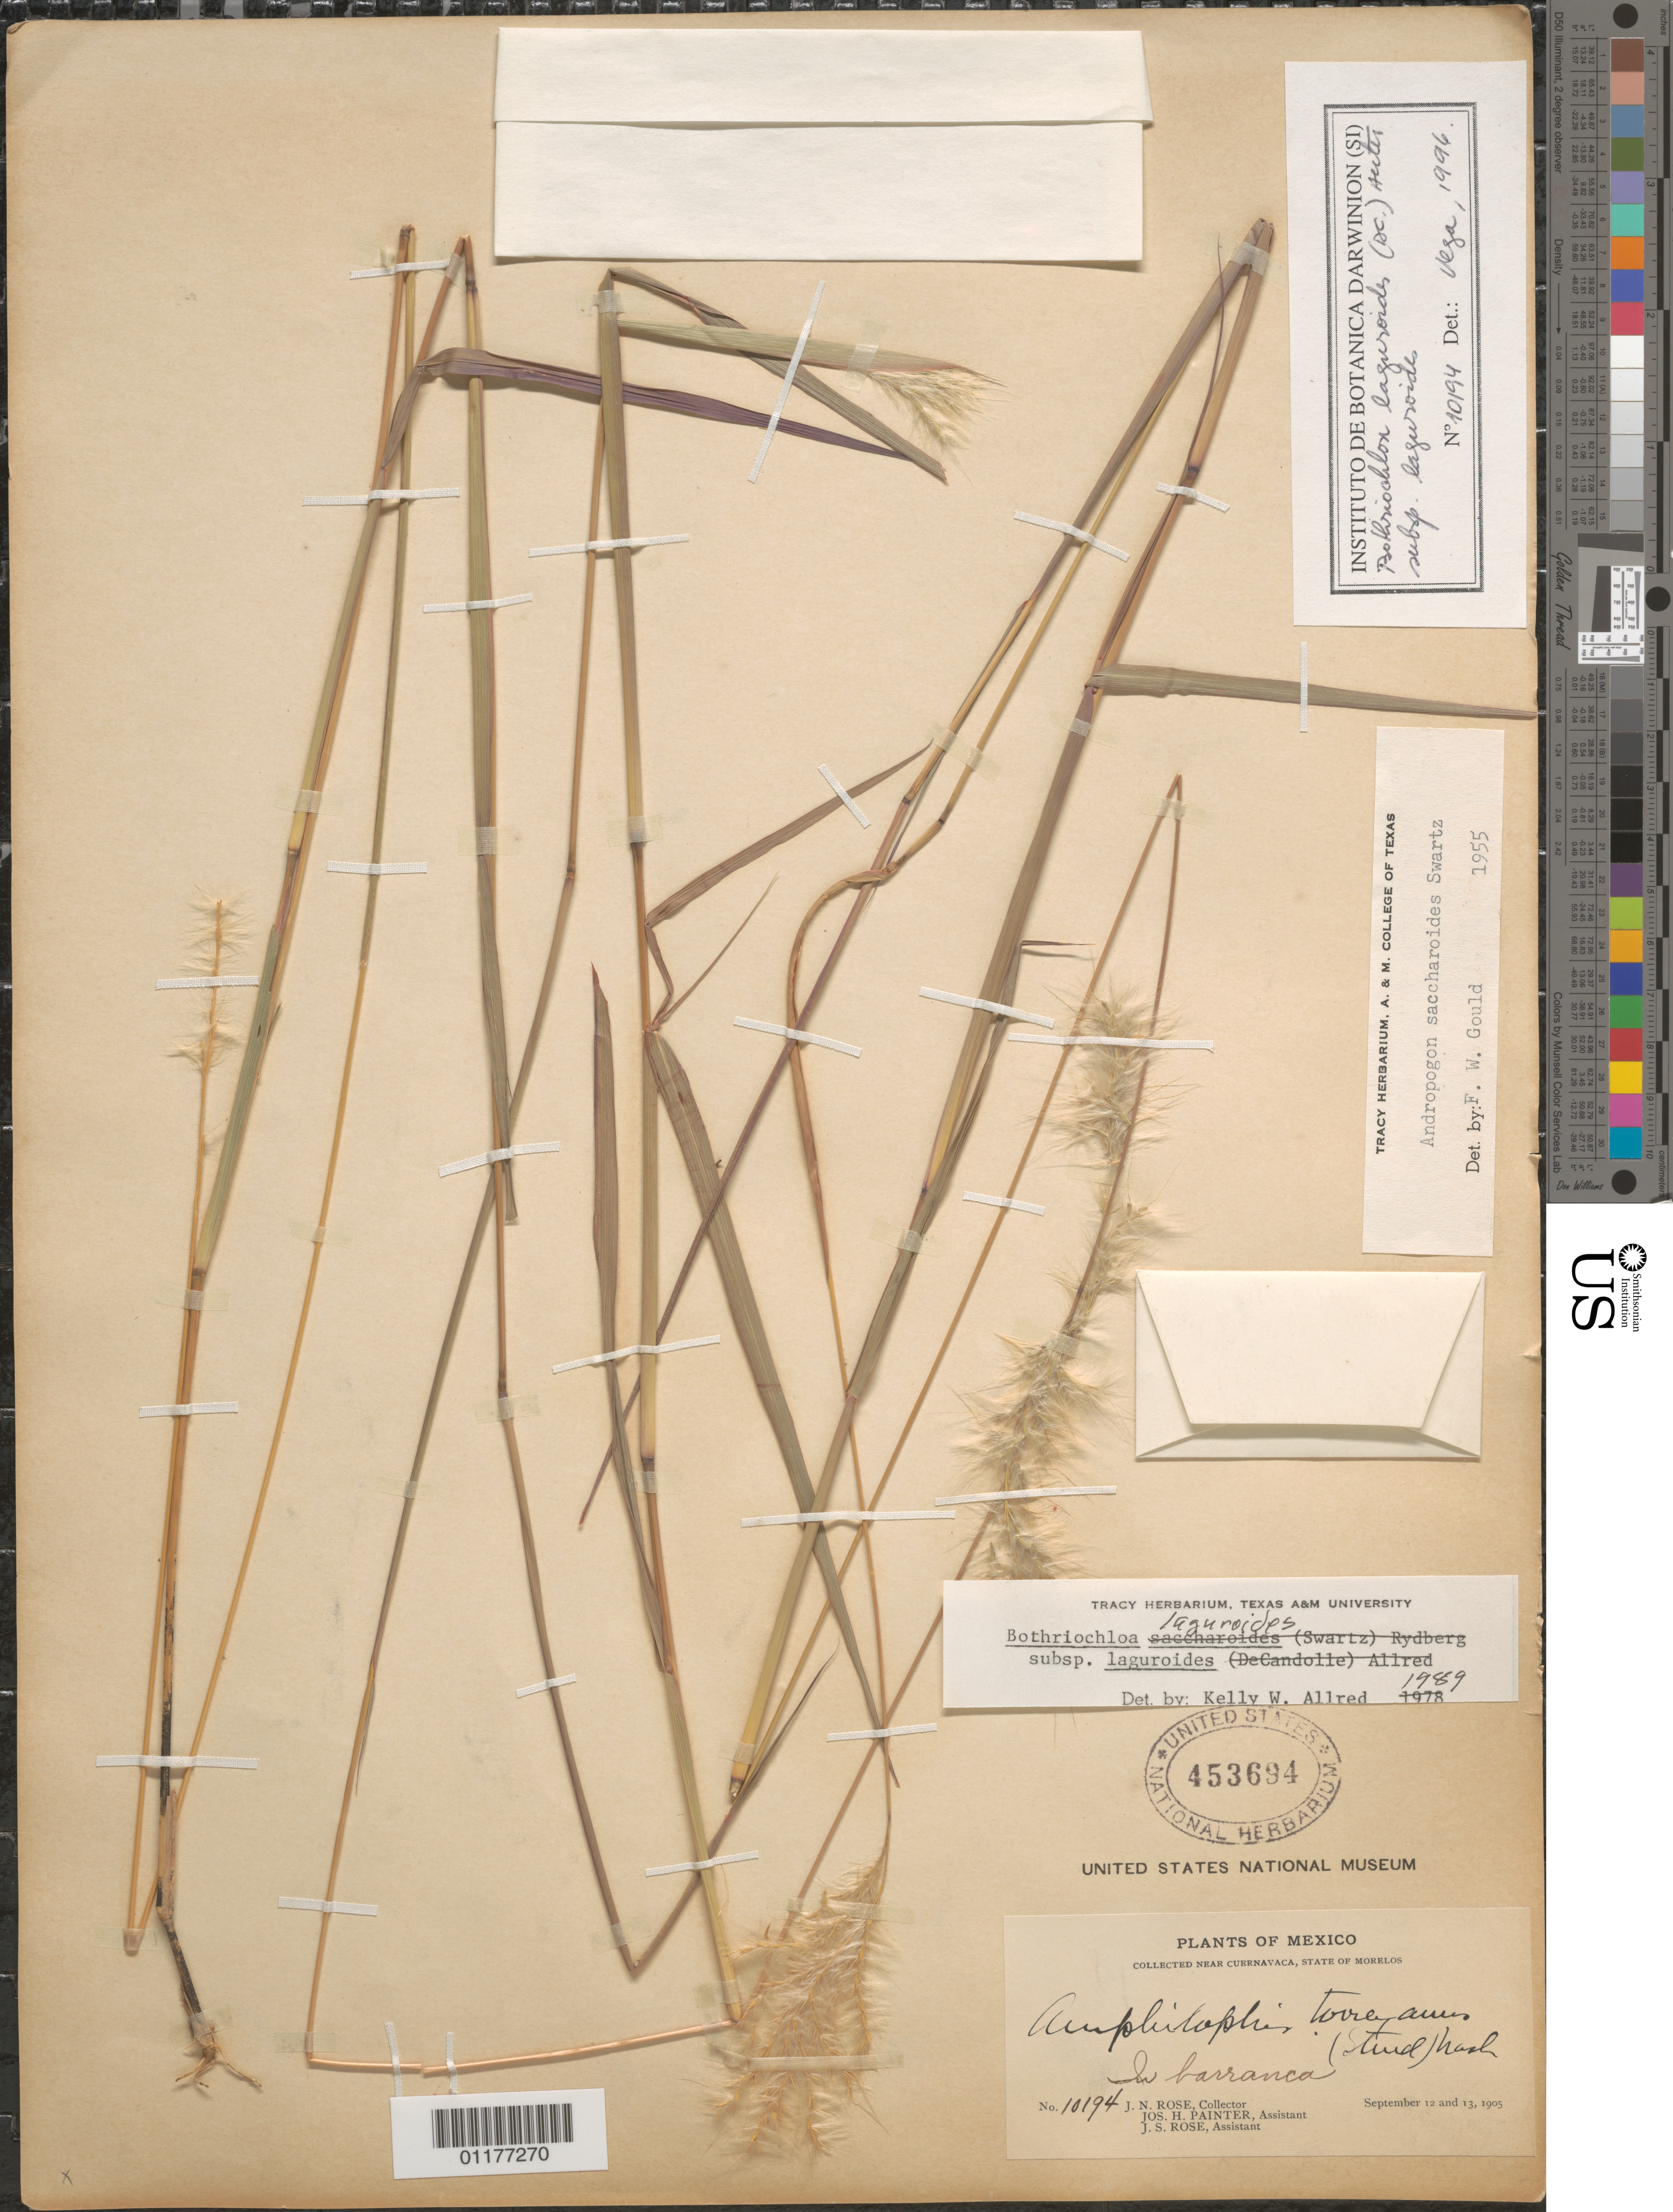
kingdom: Plantae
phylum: Tracheophyta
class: Liliopsida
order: Poales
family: Poaceae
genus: Bothriochloa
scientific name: Bothriochloa laguroides subsp. laguroides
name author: (DC.) Herter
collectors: J. N. Rose, J. H. Painter & J. S. Rose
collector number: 10194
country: Mexico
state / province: Morelos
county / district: Cuernavaca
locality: Near Cuernavaca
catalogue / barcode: US 453694